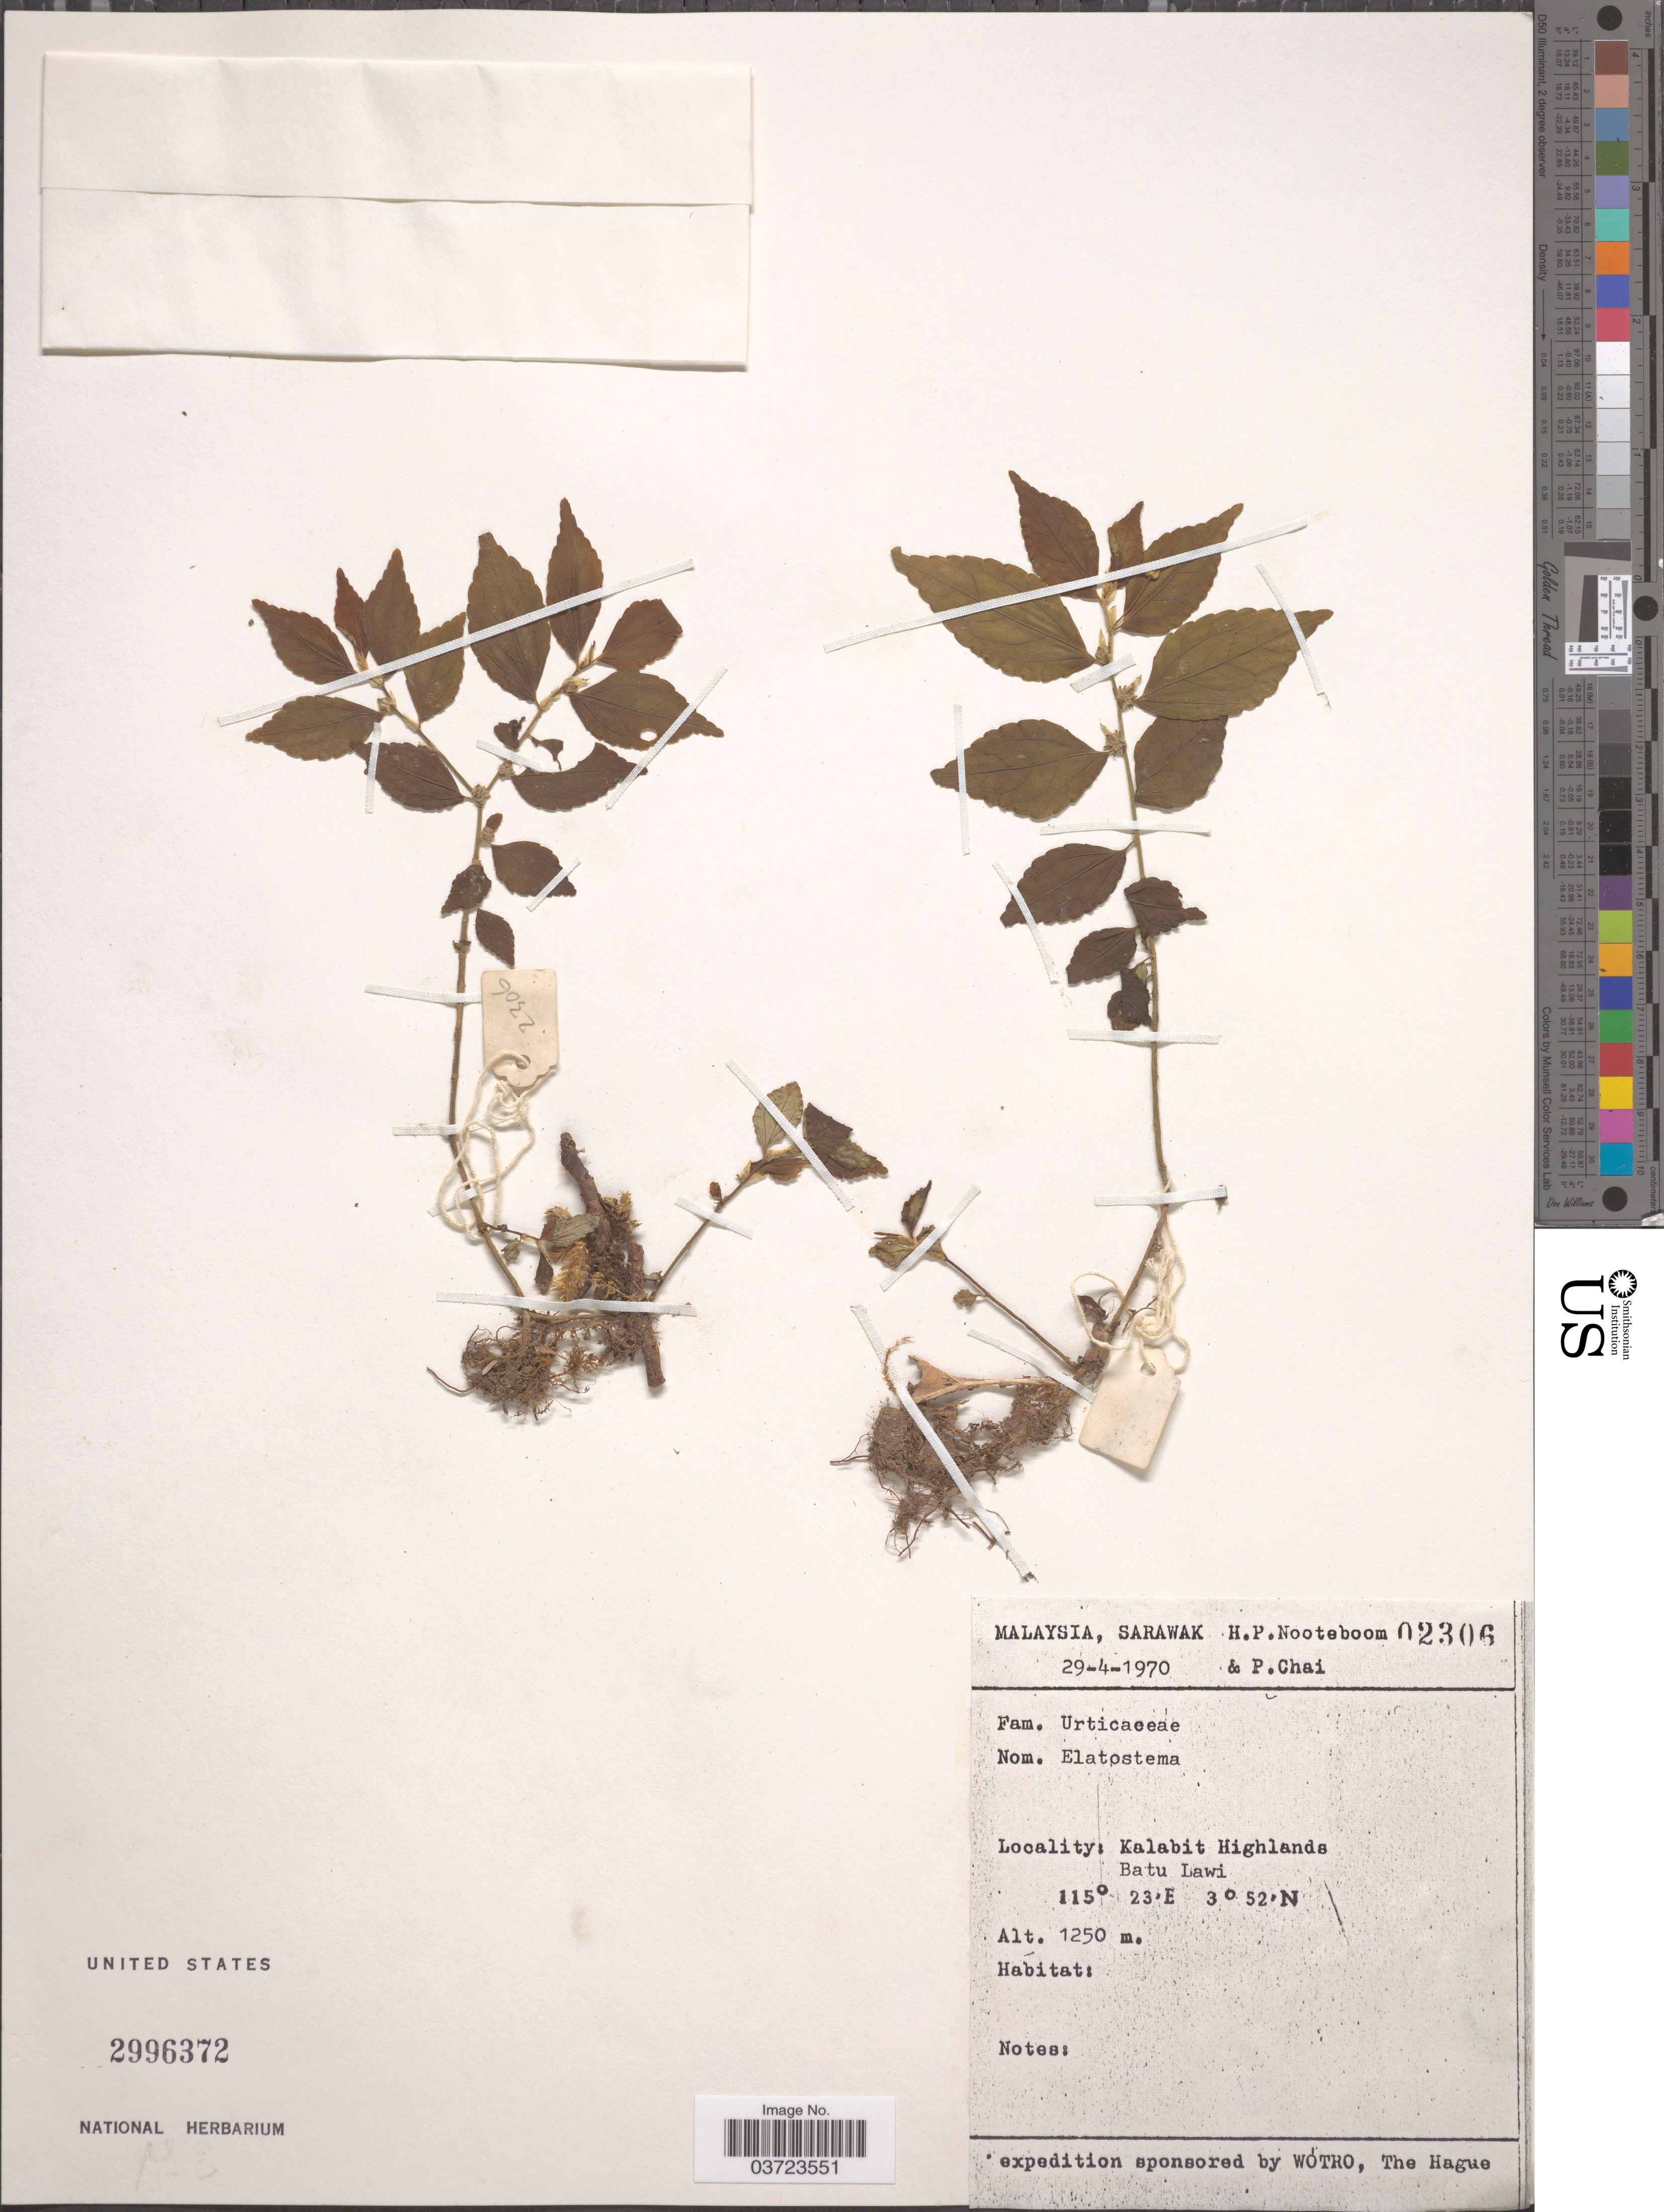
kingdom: Plantae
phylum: Tracheophyta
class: Magnoliopsida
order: Rosales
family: Urticaceae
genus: Elatostema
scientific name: Elatostema sp.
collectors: H. P. Nooteboom & P. Chai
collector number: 02306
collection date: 1970-04-29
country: Malaysia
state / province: Sarawak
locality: Kalabit Highlands. Batu Lawi.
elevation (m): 1250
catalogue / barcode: US 2996372